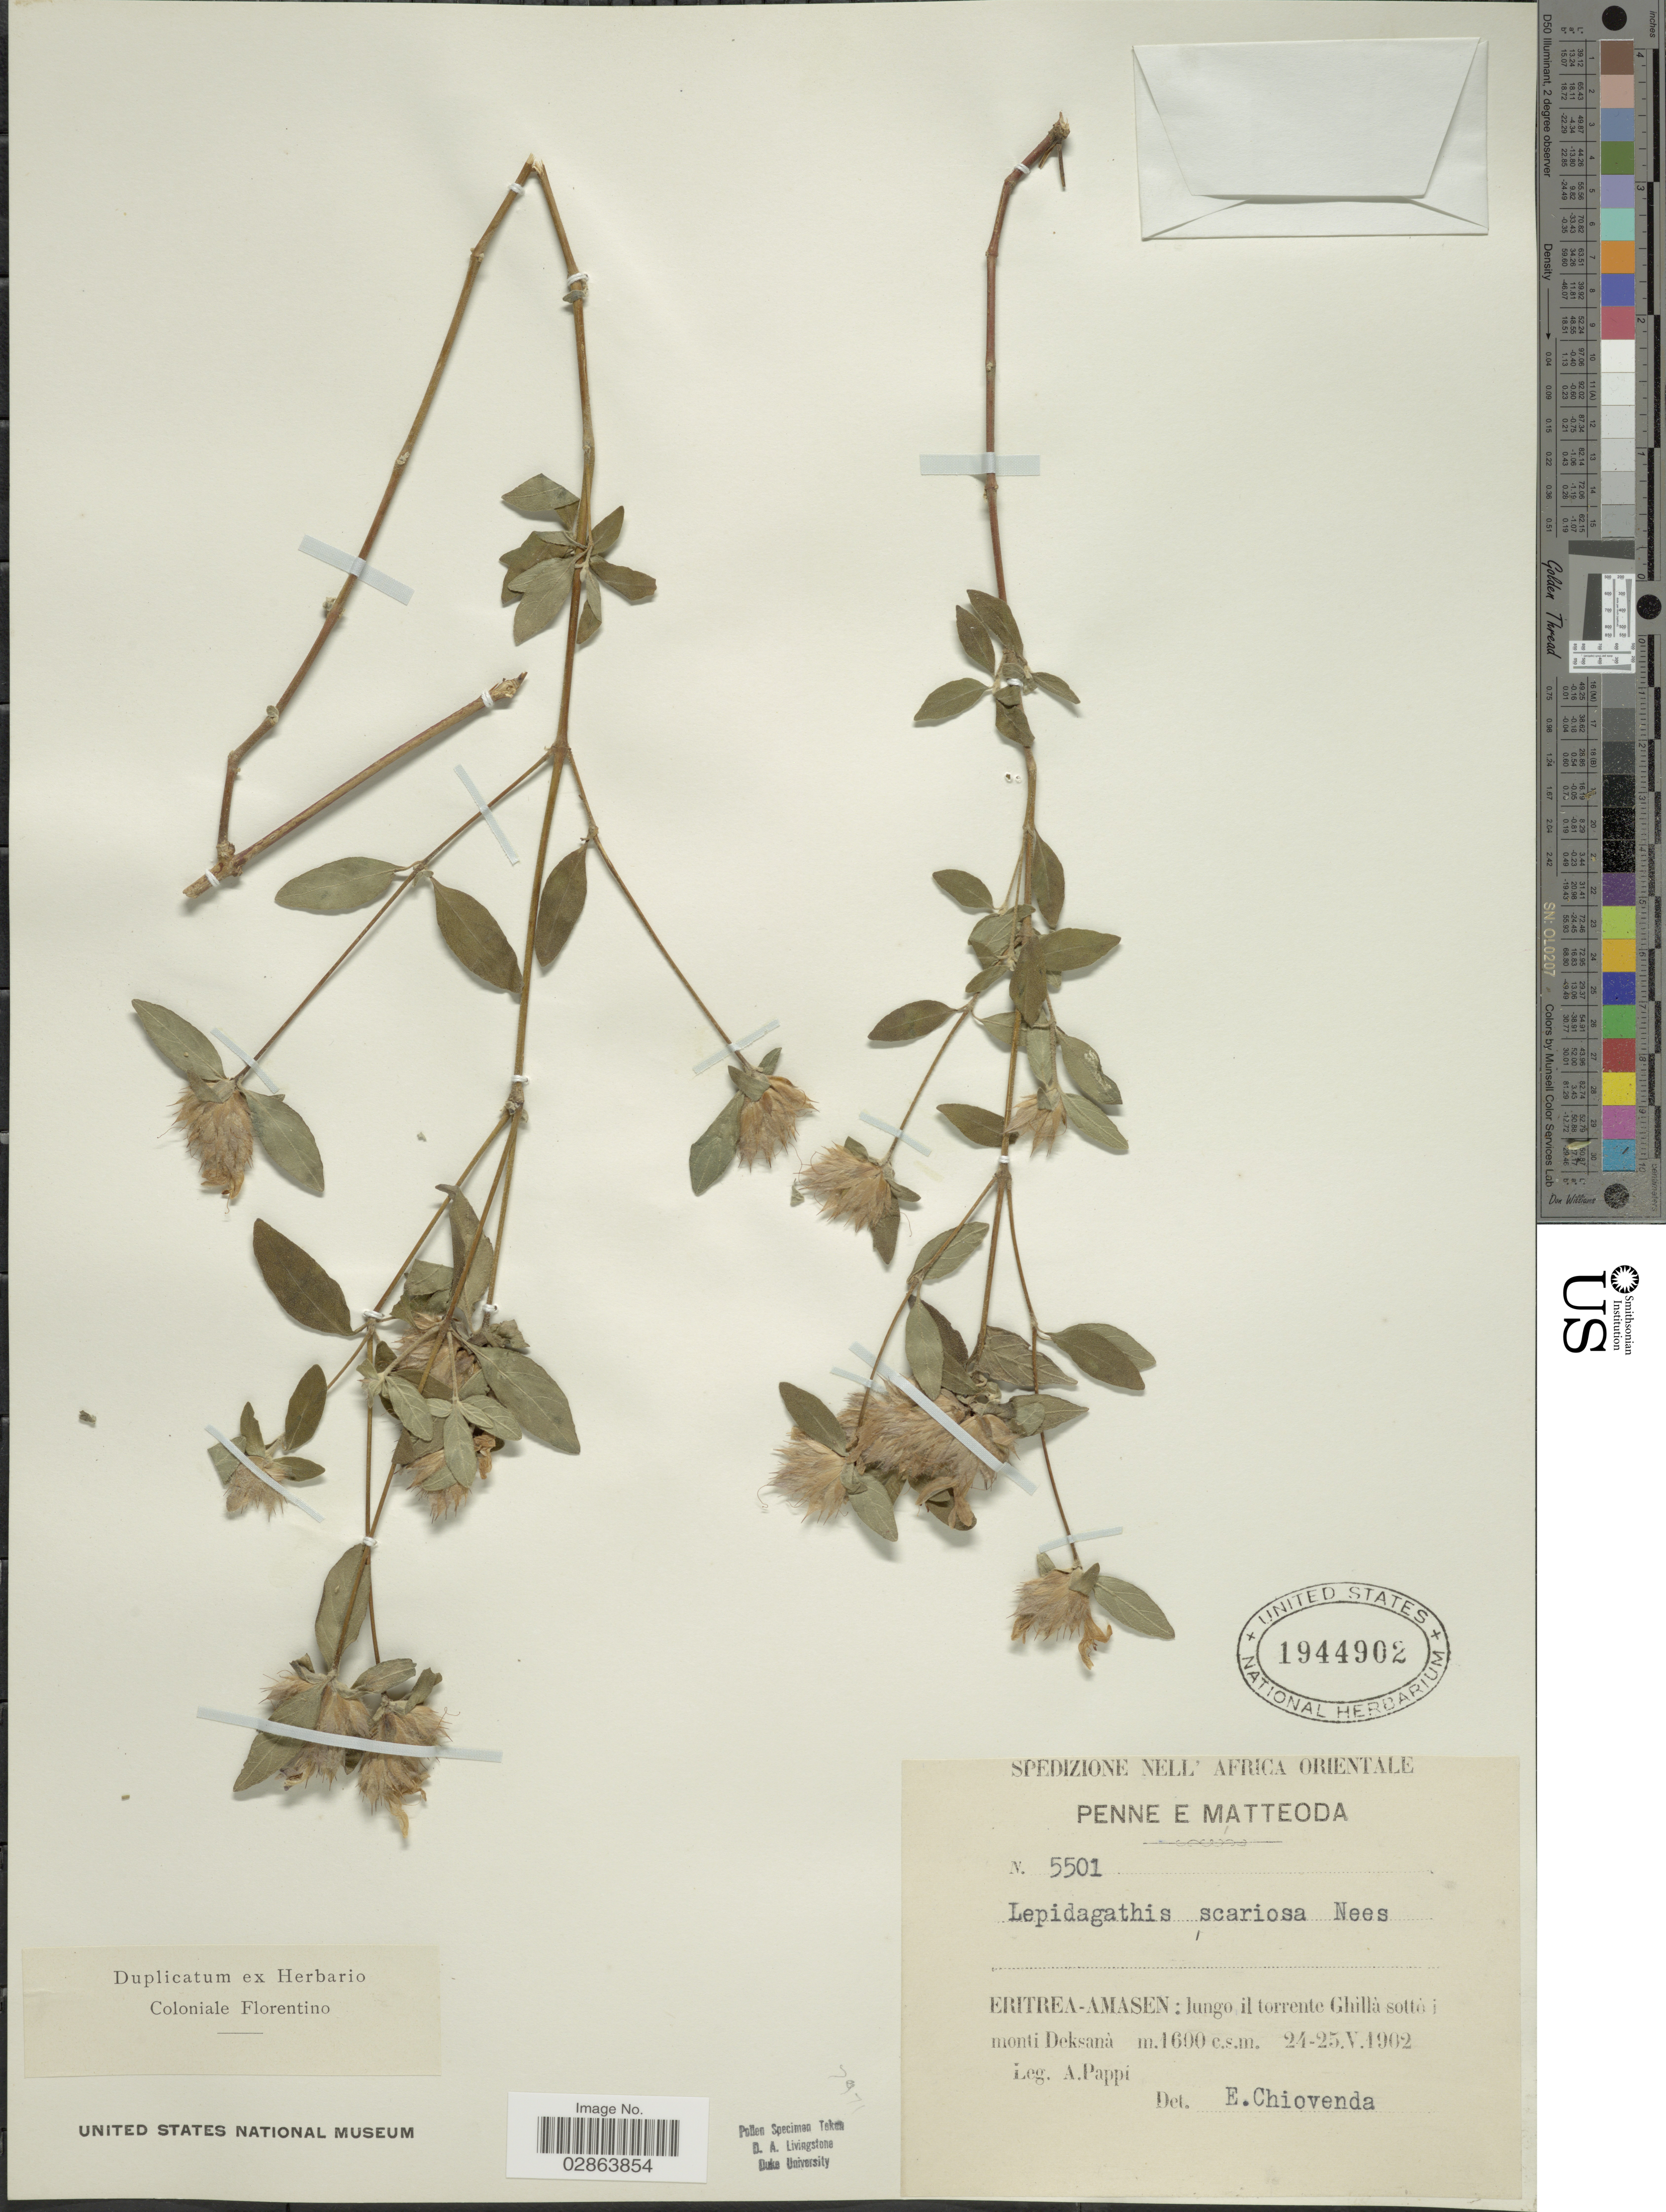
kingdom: Plantae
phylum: Tracheophyta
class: Magnoliopsida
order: Lamiales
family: Acanthaceae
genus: Lepidagathis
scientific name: Lepidagathis scariosa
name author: Nees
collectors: A. Pappi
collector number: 5501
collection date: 1902-05-24/1902-05-25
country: Eritrea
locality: Eritrea-Amasen: lungo il torrente Ghilla sotto i monti Deksania.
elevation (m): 1600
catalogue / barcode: US 1944902